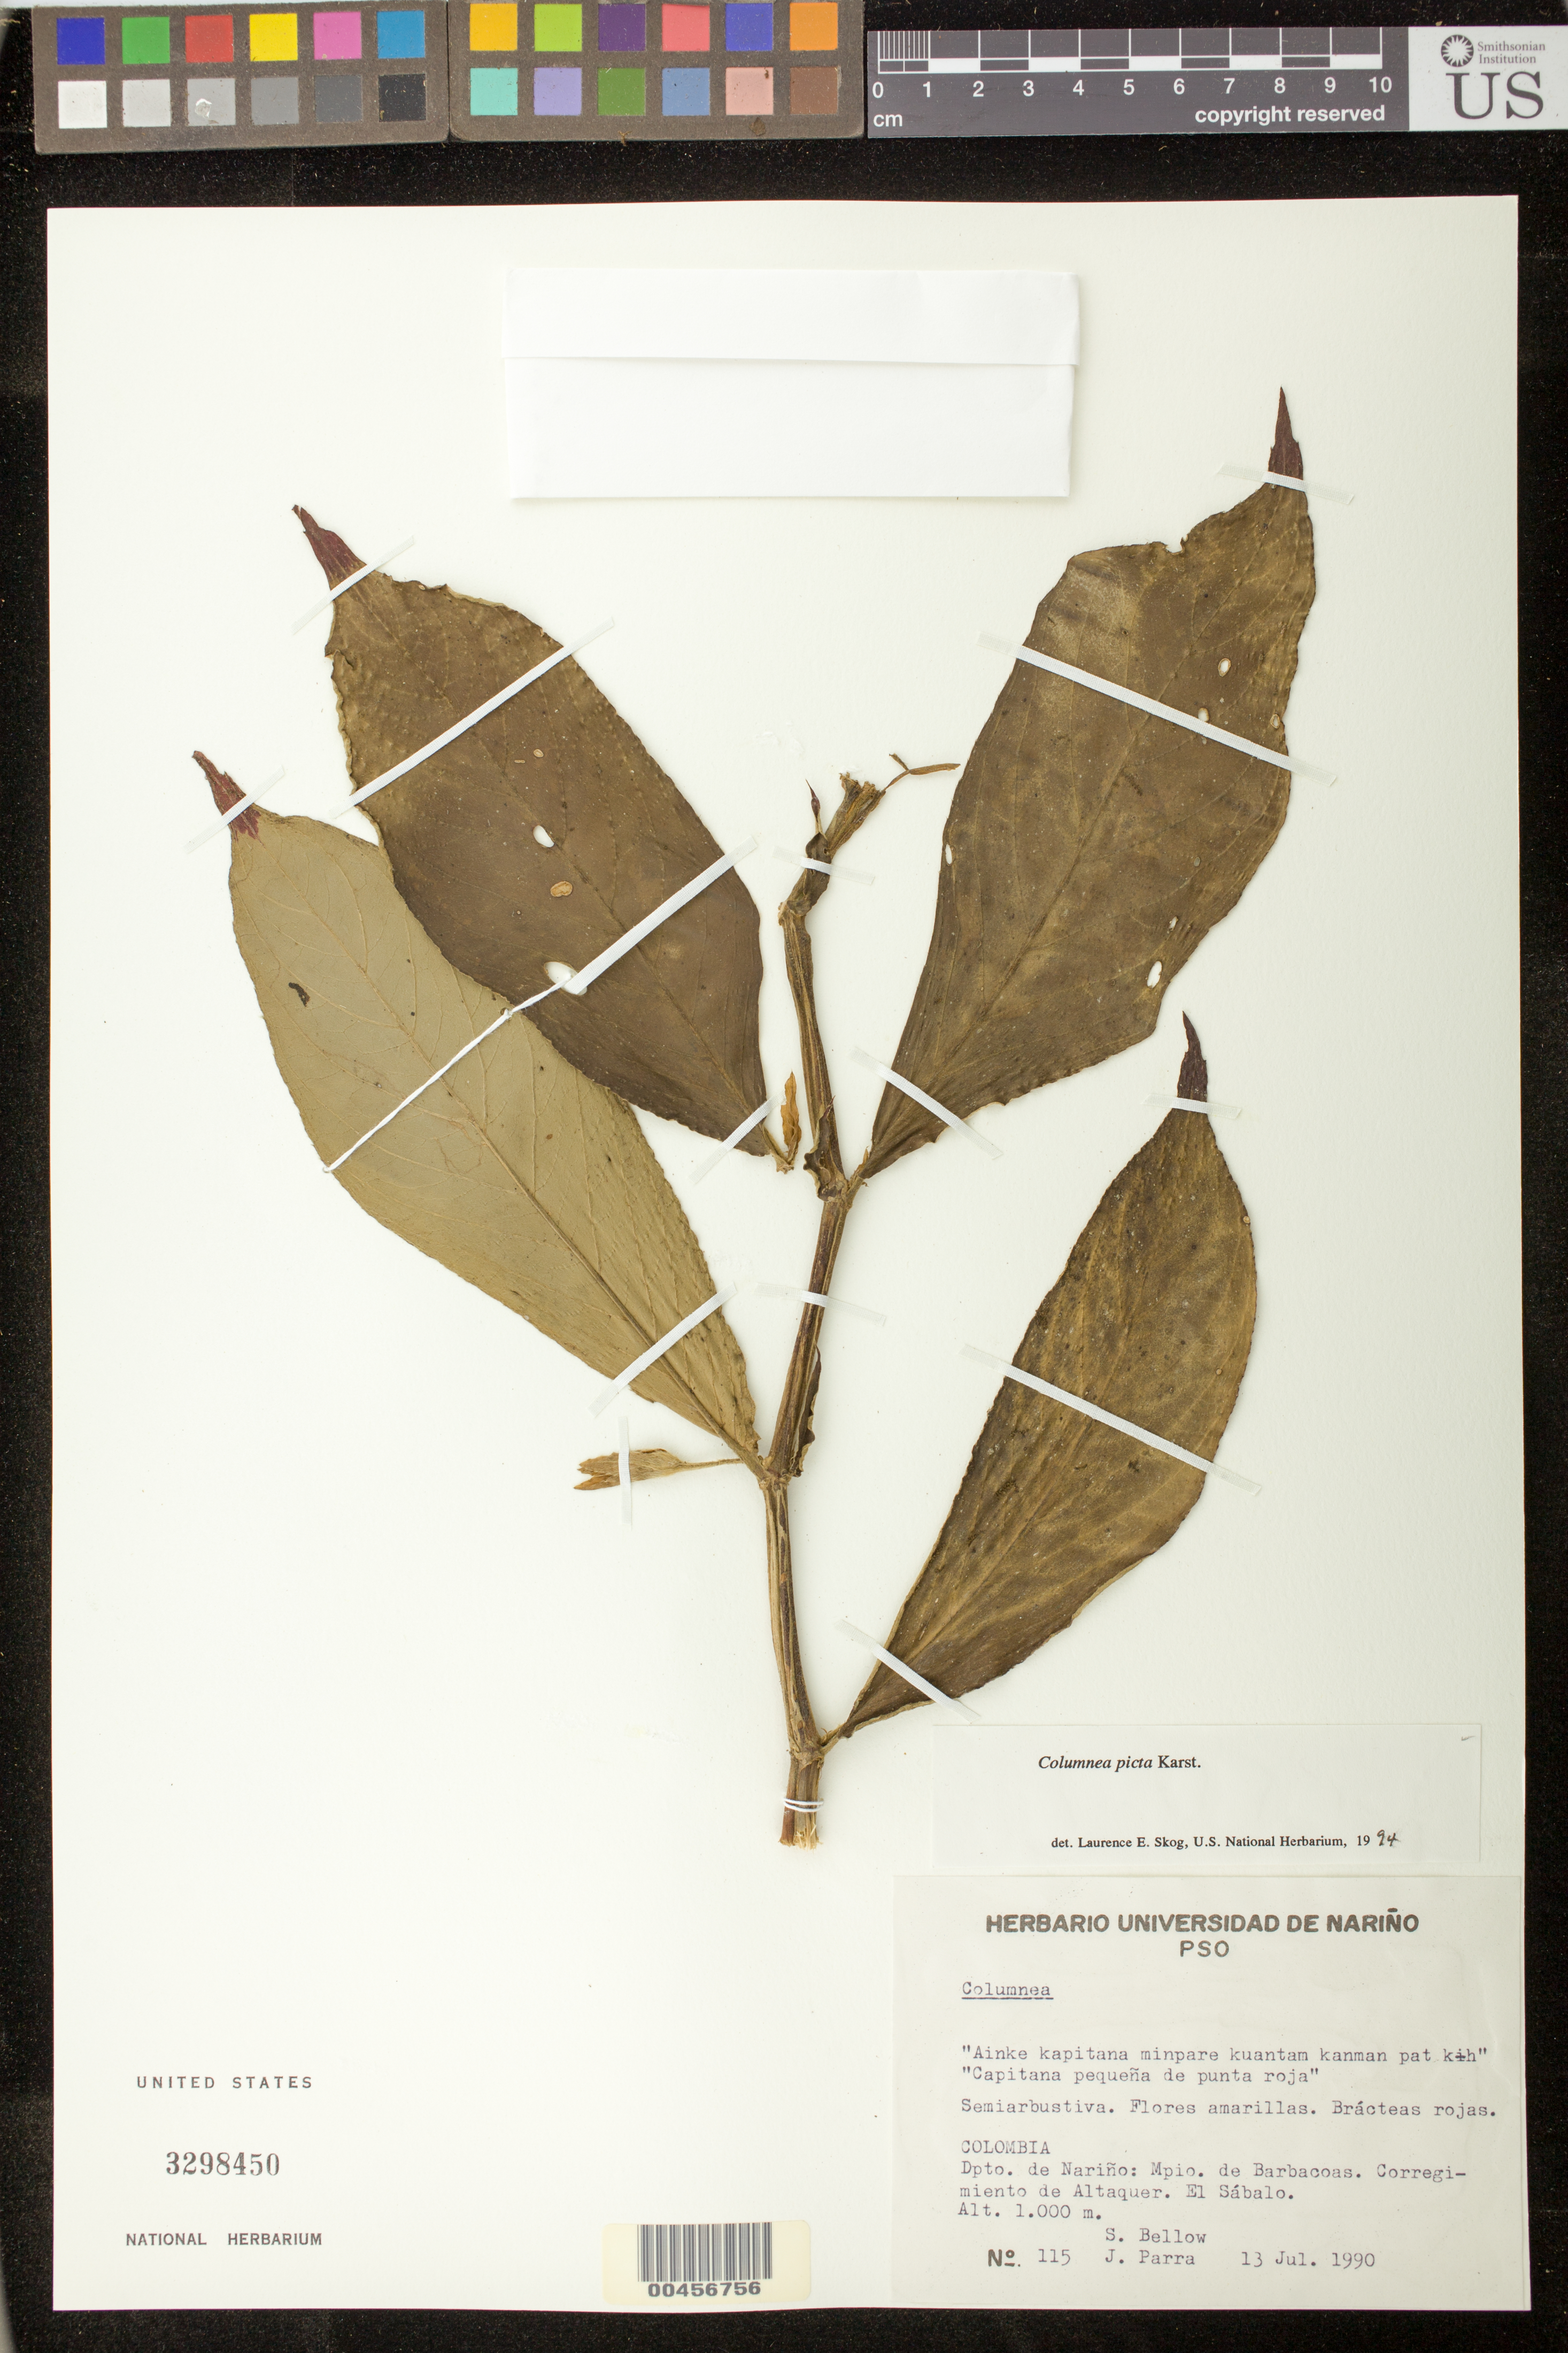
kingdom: Plantae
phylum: Tracheophyta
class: Magnoliopsida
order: Lamiales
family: Gesneriaceae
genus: Columnea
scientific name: Columnea karsteniana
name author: Singh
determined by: Skog, Laurence E.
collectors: S. Bellow & J. Parra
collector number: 115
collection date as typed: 13 Jul 1990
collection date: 1990-07-13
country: Colombia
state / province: Nariño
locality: Barbacoas, El Sabalo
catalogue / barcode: US 3298450